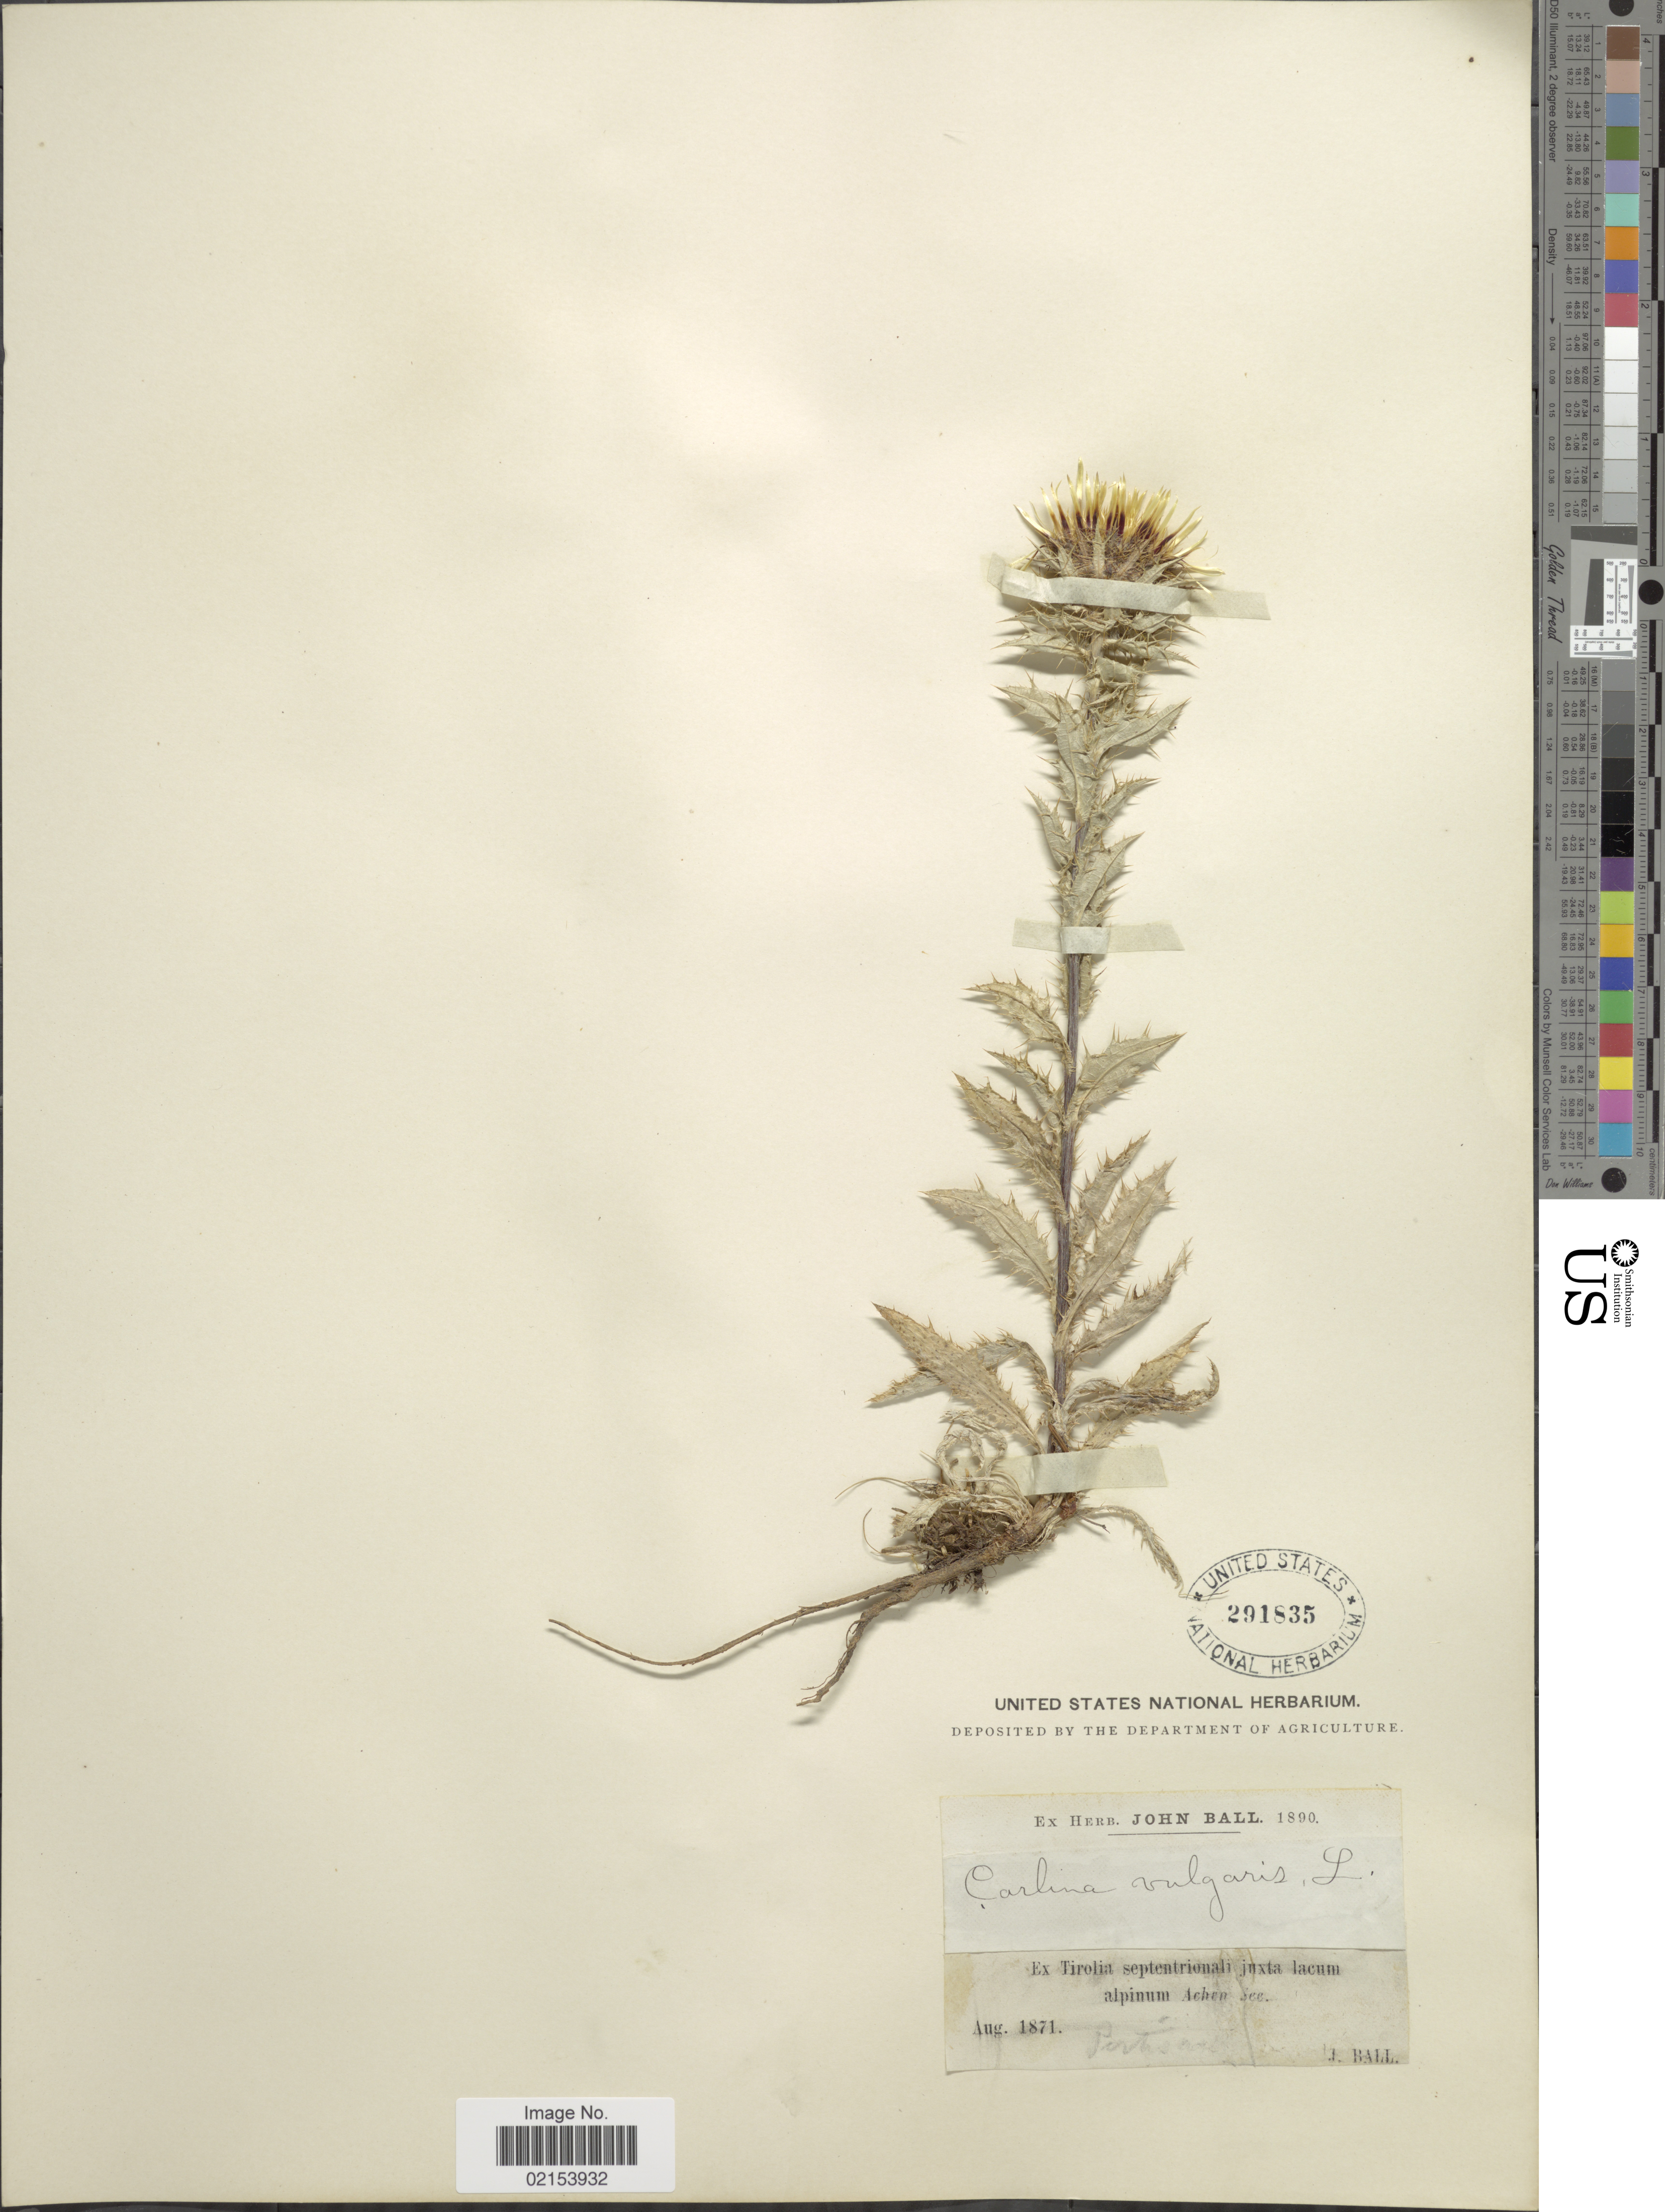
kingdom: Plantae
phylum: Tracheophyta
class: Magnoliopsida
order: Asterales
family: Asteraceae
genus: Carlina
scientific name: Carlina vulgaris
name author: L.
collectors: J. Ball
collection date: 1871-08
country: Austria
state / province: Tirol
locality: Alpinum Achen Sec.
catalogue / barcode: US 291835